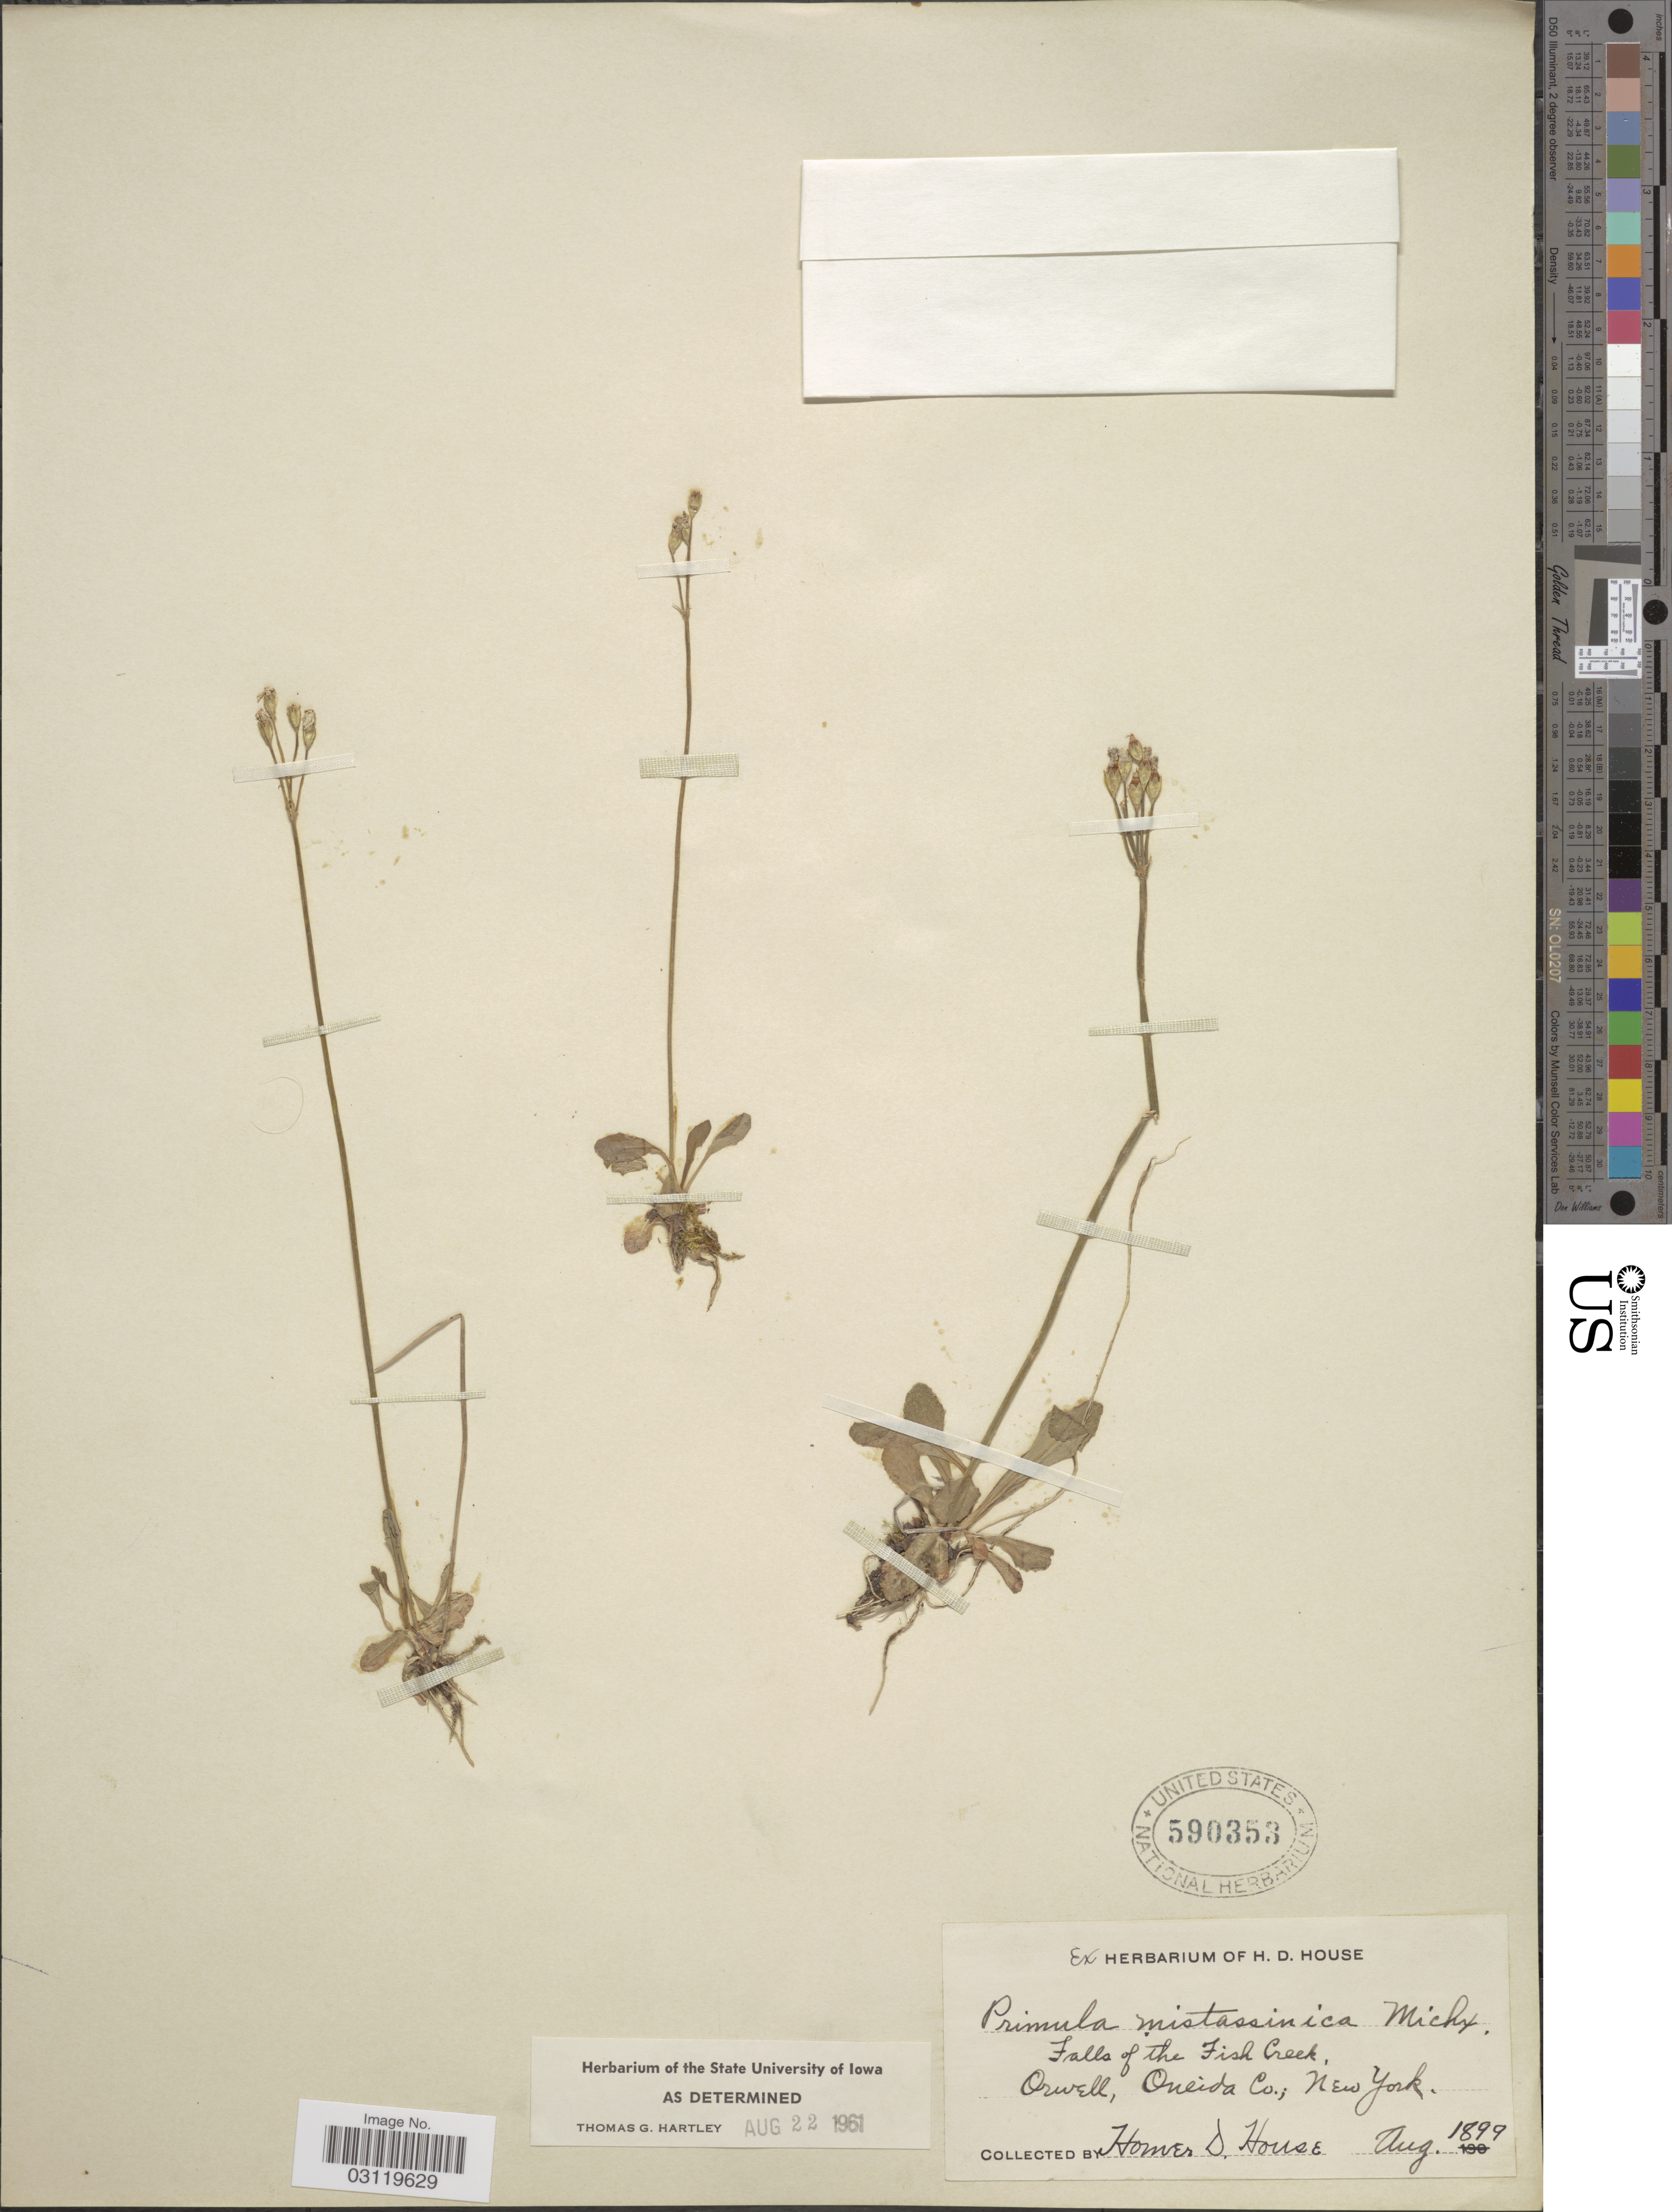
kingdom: Plantae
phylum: Tracheophyta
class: Magnoliopsida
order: Ericales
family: Primulaceae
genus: Primula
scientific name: Primula mistassinica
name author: Michx.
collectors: H. D. House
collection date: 1899-08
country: United States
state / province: New York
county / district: Oneida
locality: Falls of the Fish Creek, Orwell, Oneida Co.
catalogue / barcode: US 590353